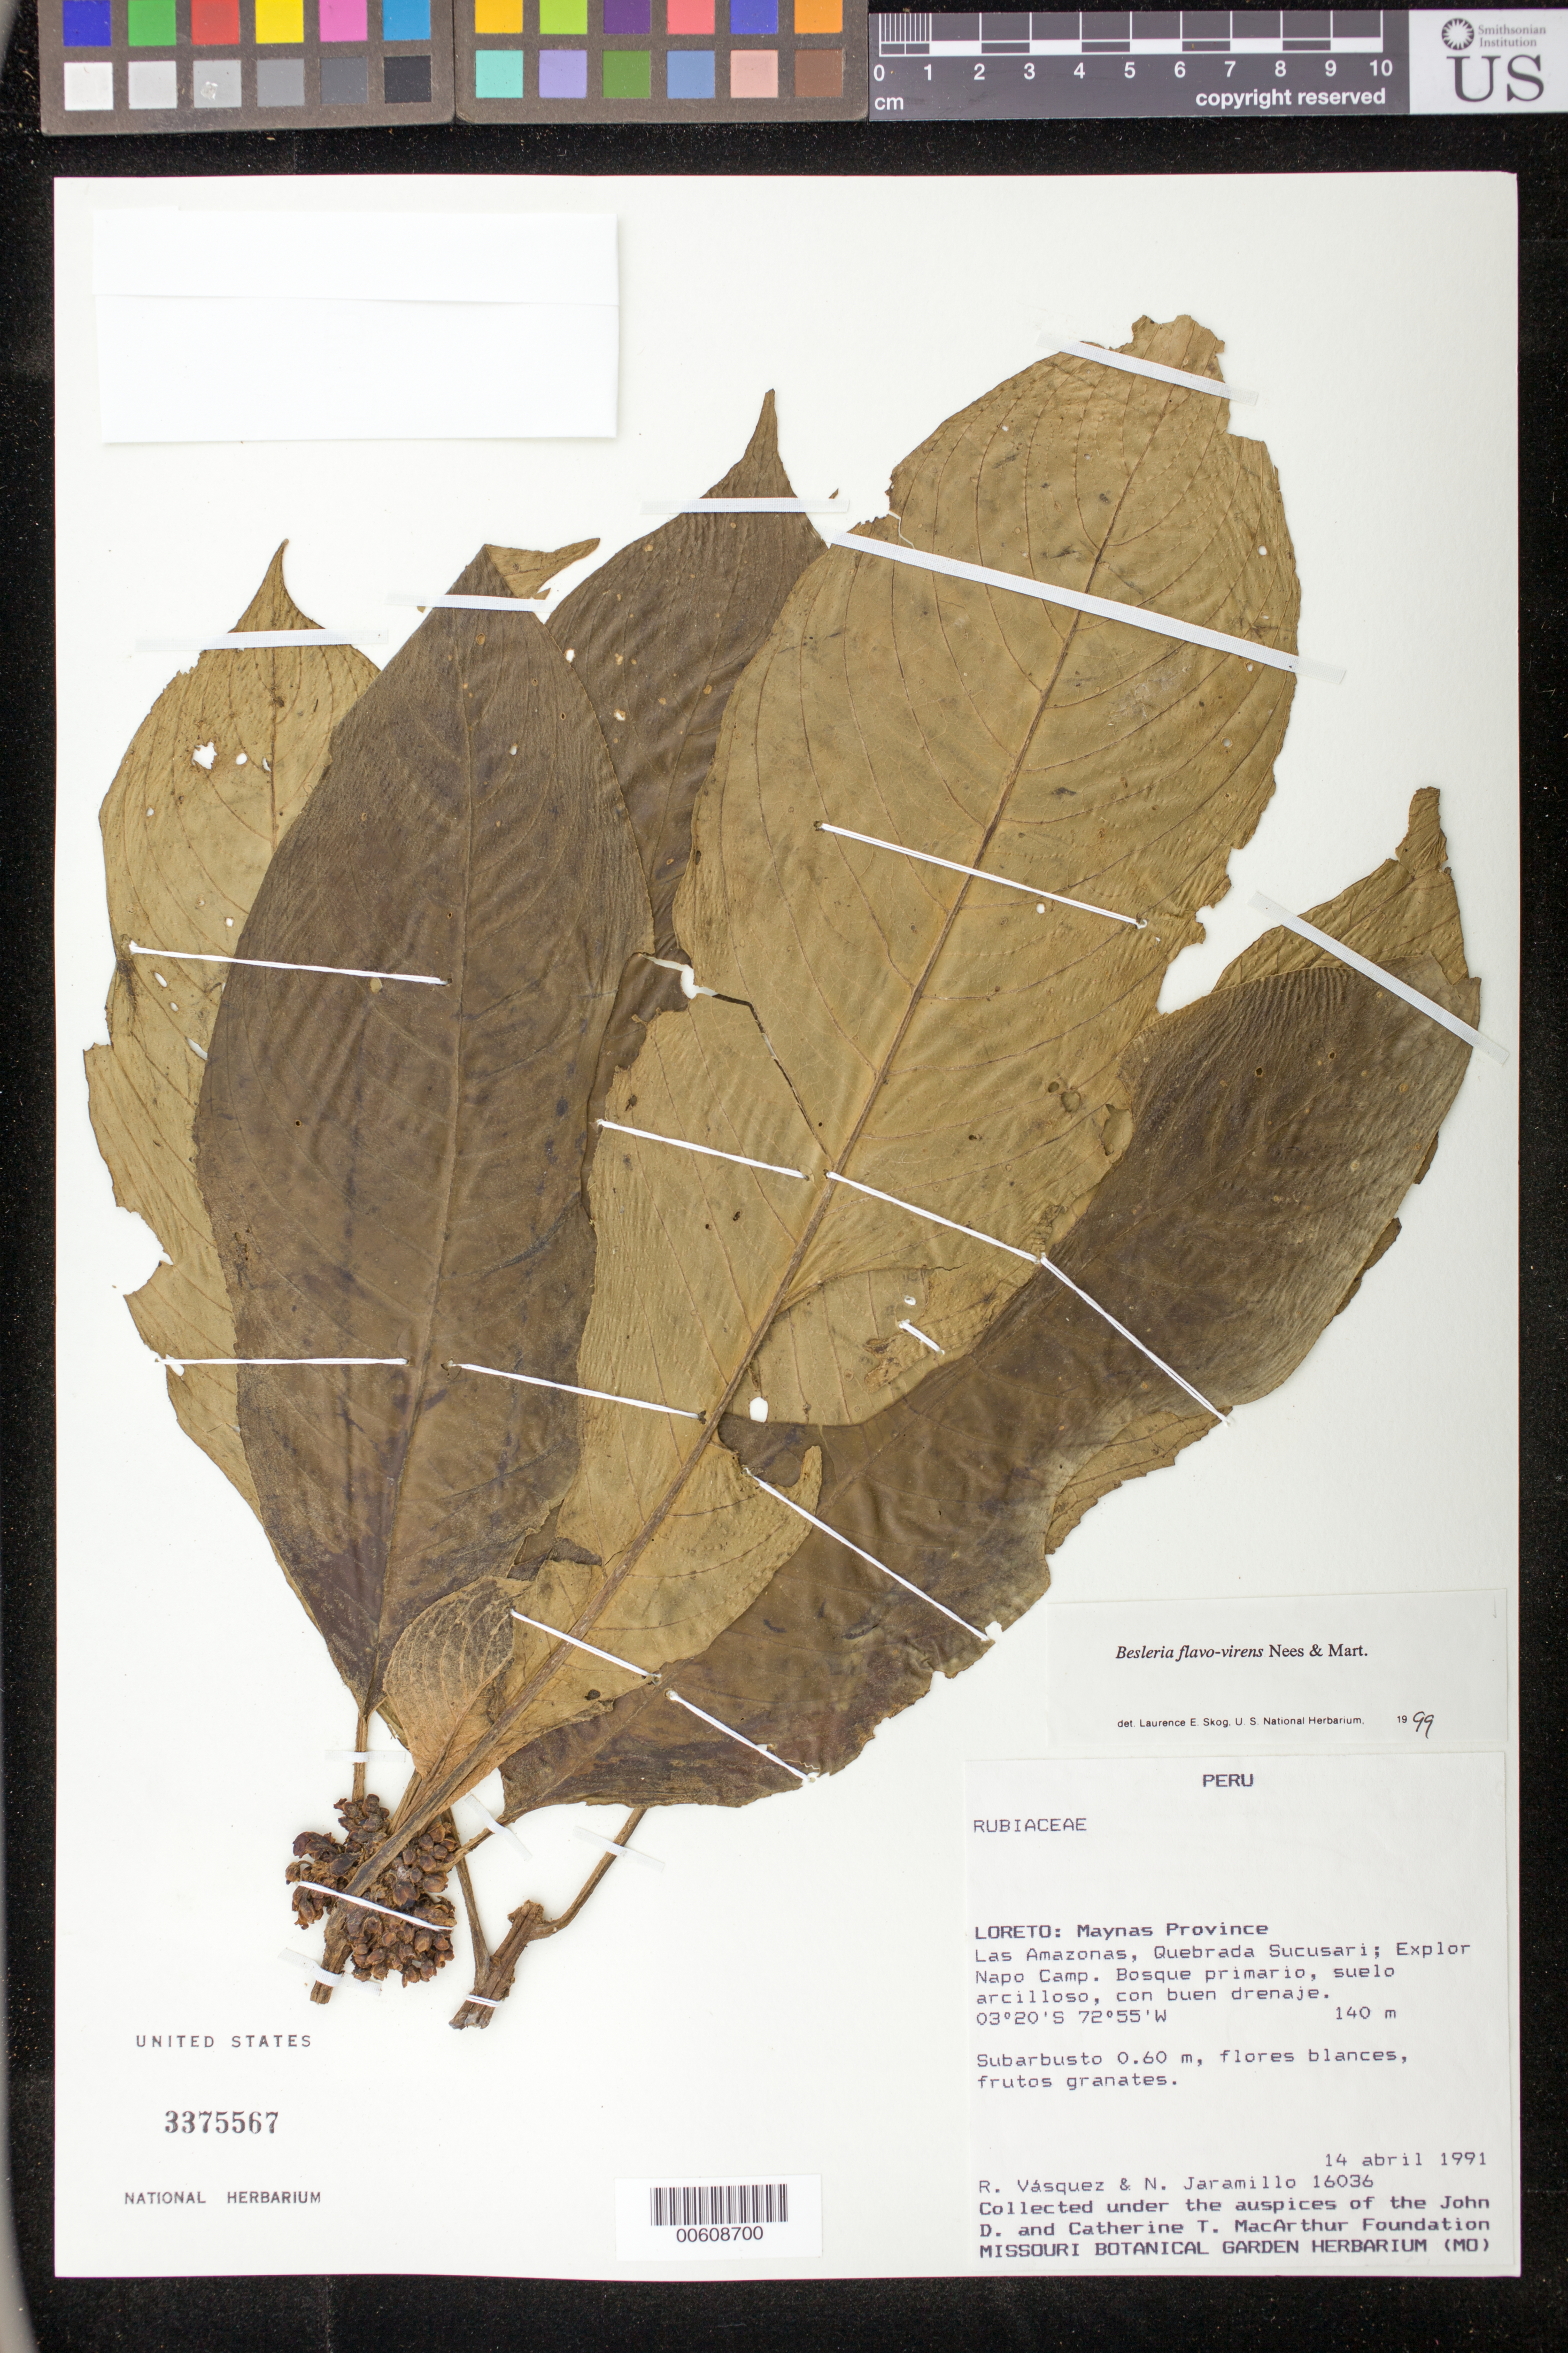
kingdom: Plantae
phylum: Tracheophyta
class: Magnoliopsida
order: Lamiales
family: Gesneriaceae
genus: Besleria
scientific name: Besleria flavo-virens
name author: Nees & Mart.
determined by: Skog, Laurence E.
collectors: R. Vásquez & N. Jaramillo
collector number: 16036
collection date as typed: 16 Apr 1991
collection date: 1991-04-16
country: Peru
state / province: Loreto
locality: Prov. Maynas; Las Amazonas, Quebrada Sucusari; Explor Napo Camp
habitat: Bosque primario, suelo arcilloso, con buen drenaje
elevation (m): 140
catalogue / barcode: US 3375567